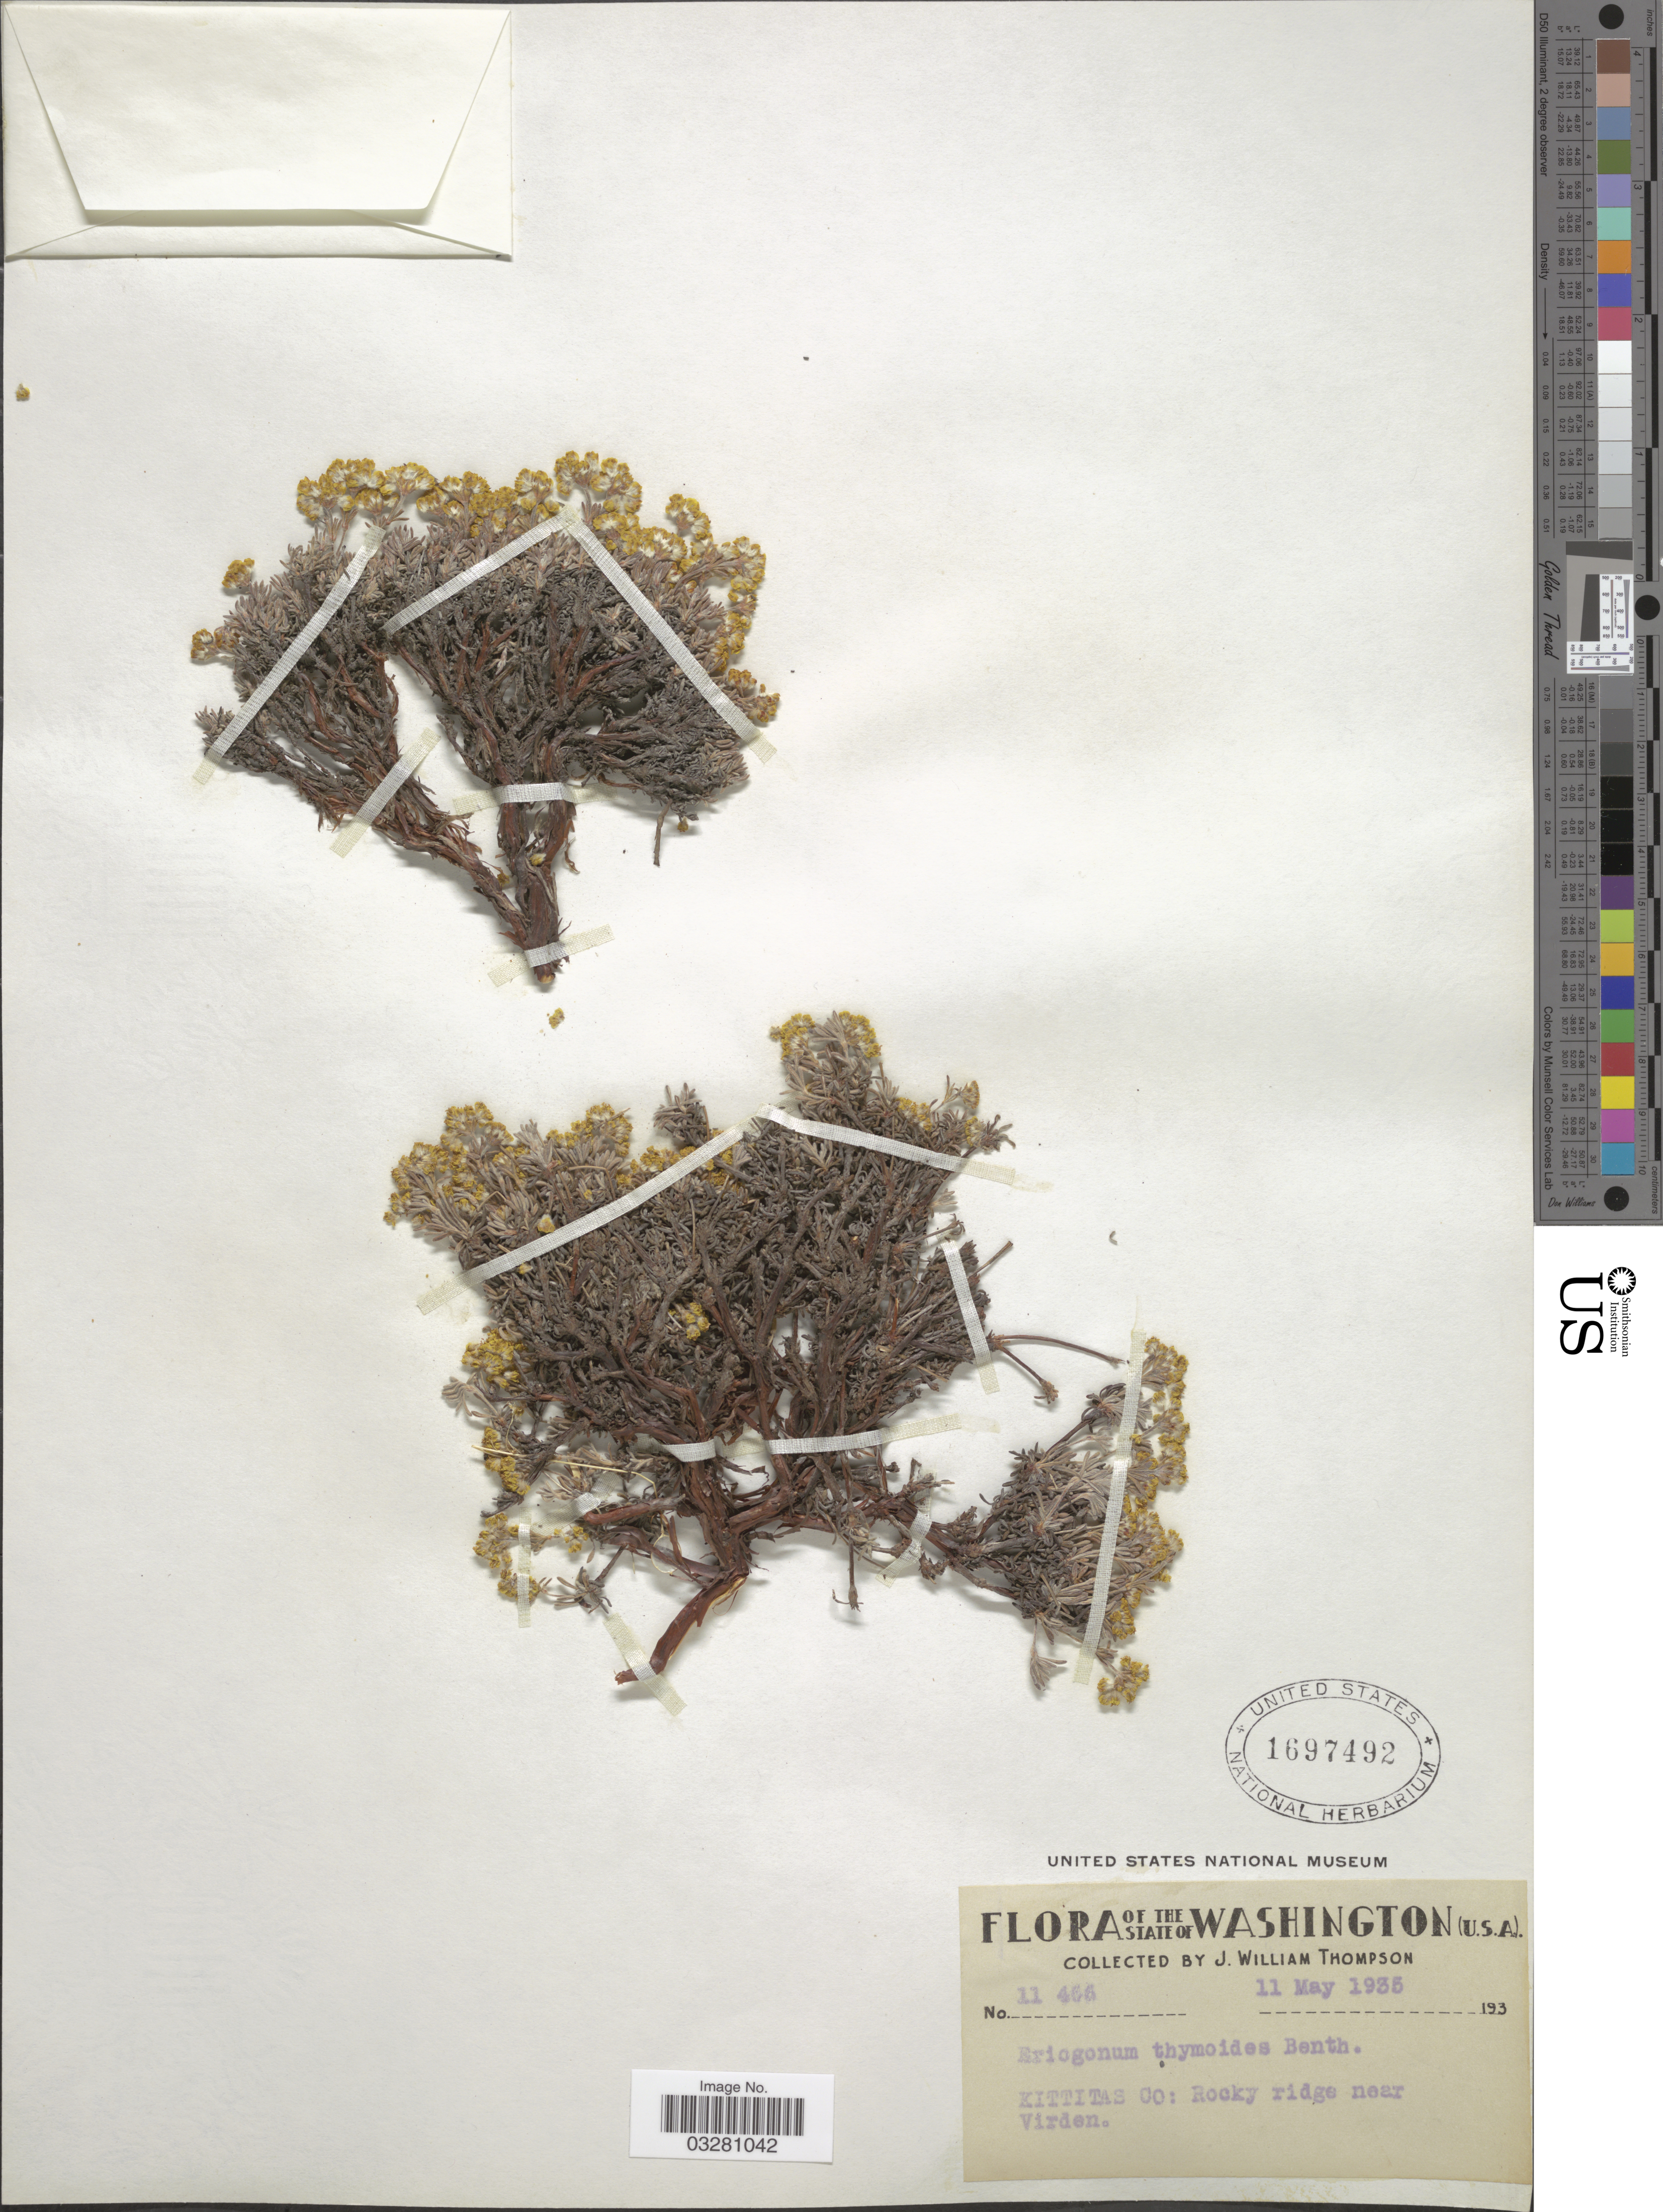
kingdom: Plantae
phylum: Tracheophyta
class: Magnoliopsida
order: Caryophyllales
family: Polygonaceae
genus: Eriogonum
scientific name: Eriogonum thymoides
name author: Benth. in DC.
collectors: J. W. Thompson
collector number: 11466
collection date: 1935-05-11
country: United States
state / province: Washington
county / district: Kittitas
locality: Kittitas Co: Rocky ridges near Virden.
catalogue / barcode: US 1697492